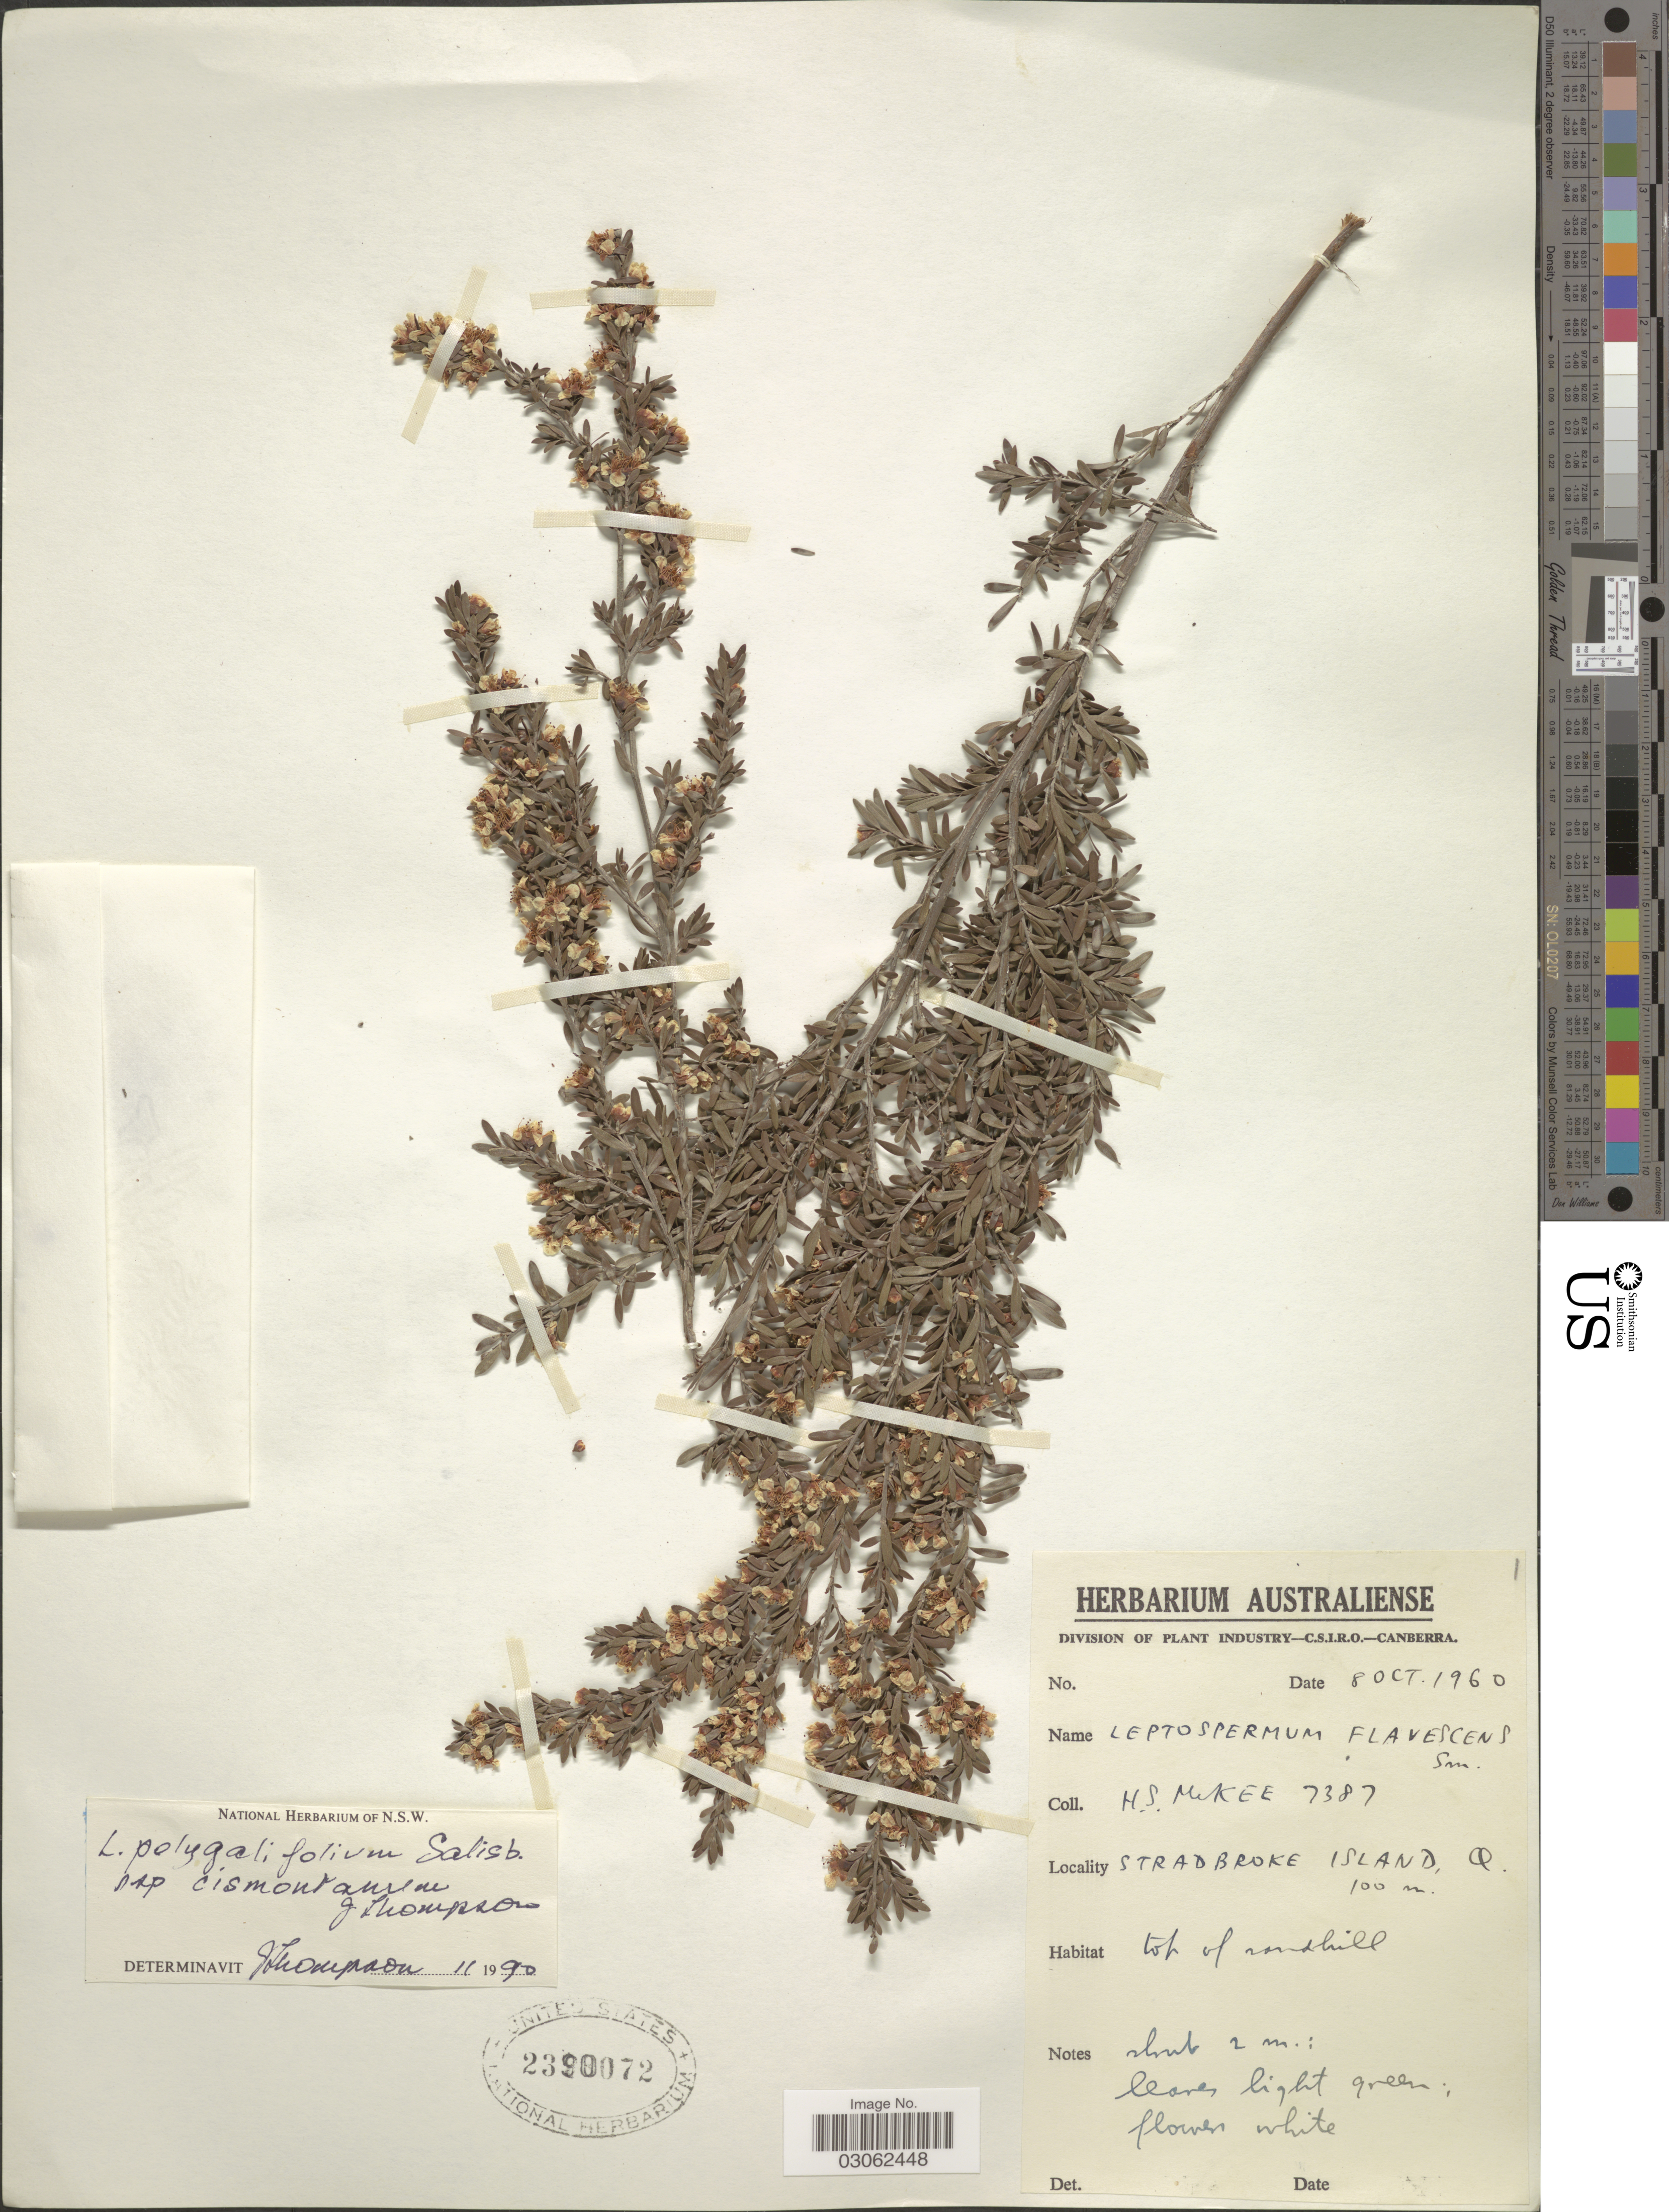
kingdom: Plantae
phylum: Tracheophyta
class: Magnoliopsida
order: Myrtales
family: Myrtaceae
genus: Leptospermum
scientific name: Leptospermum polygalifolium subsp. cismontanum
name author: Joy Thomps.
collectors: H. S. McKee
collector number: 7387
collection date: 1960-10-08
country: Australia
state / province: Queensland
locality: Stradbroke Island, Q.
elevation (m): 100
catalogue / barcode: US 2390072